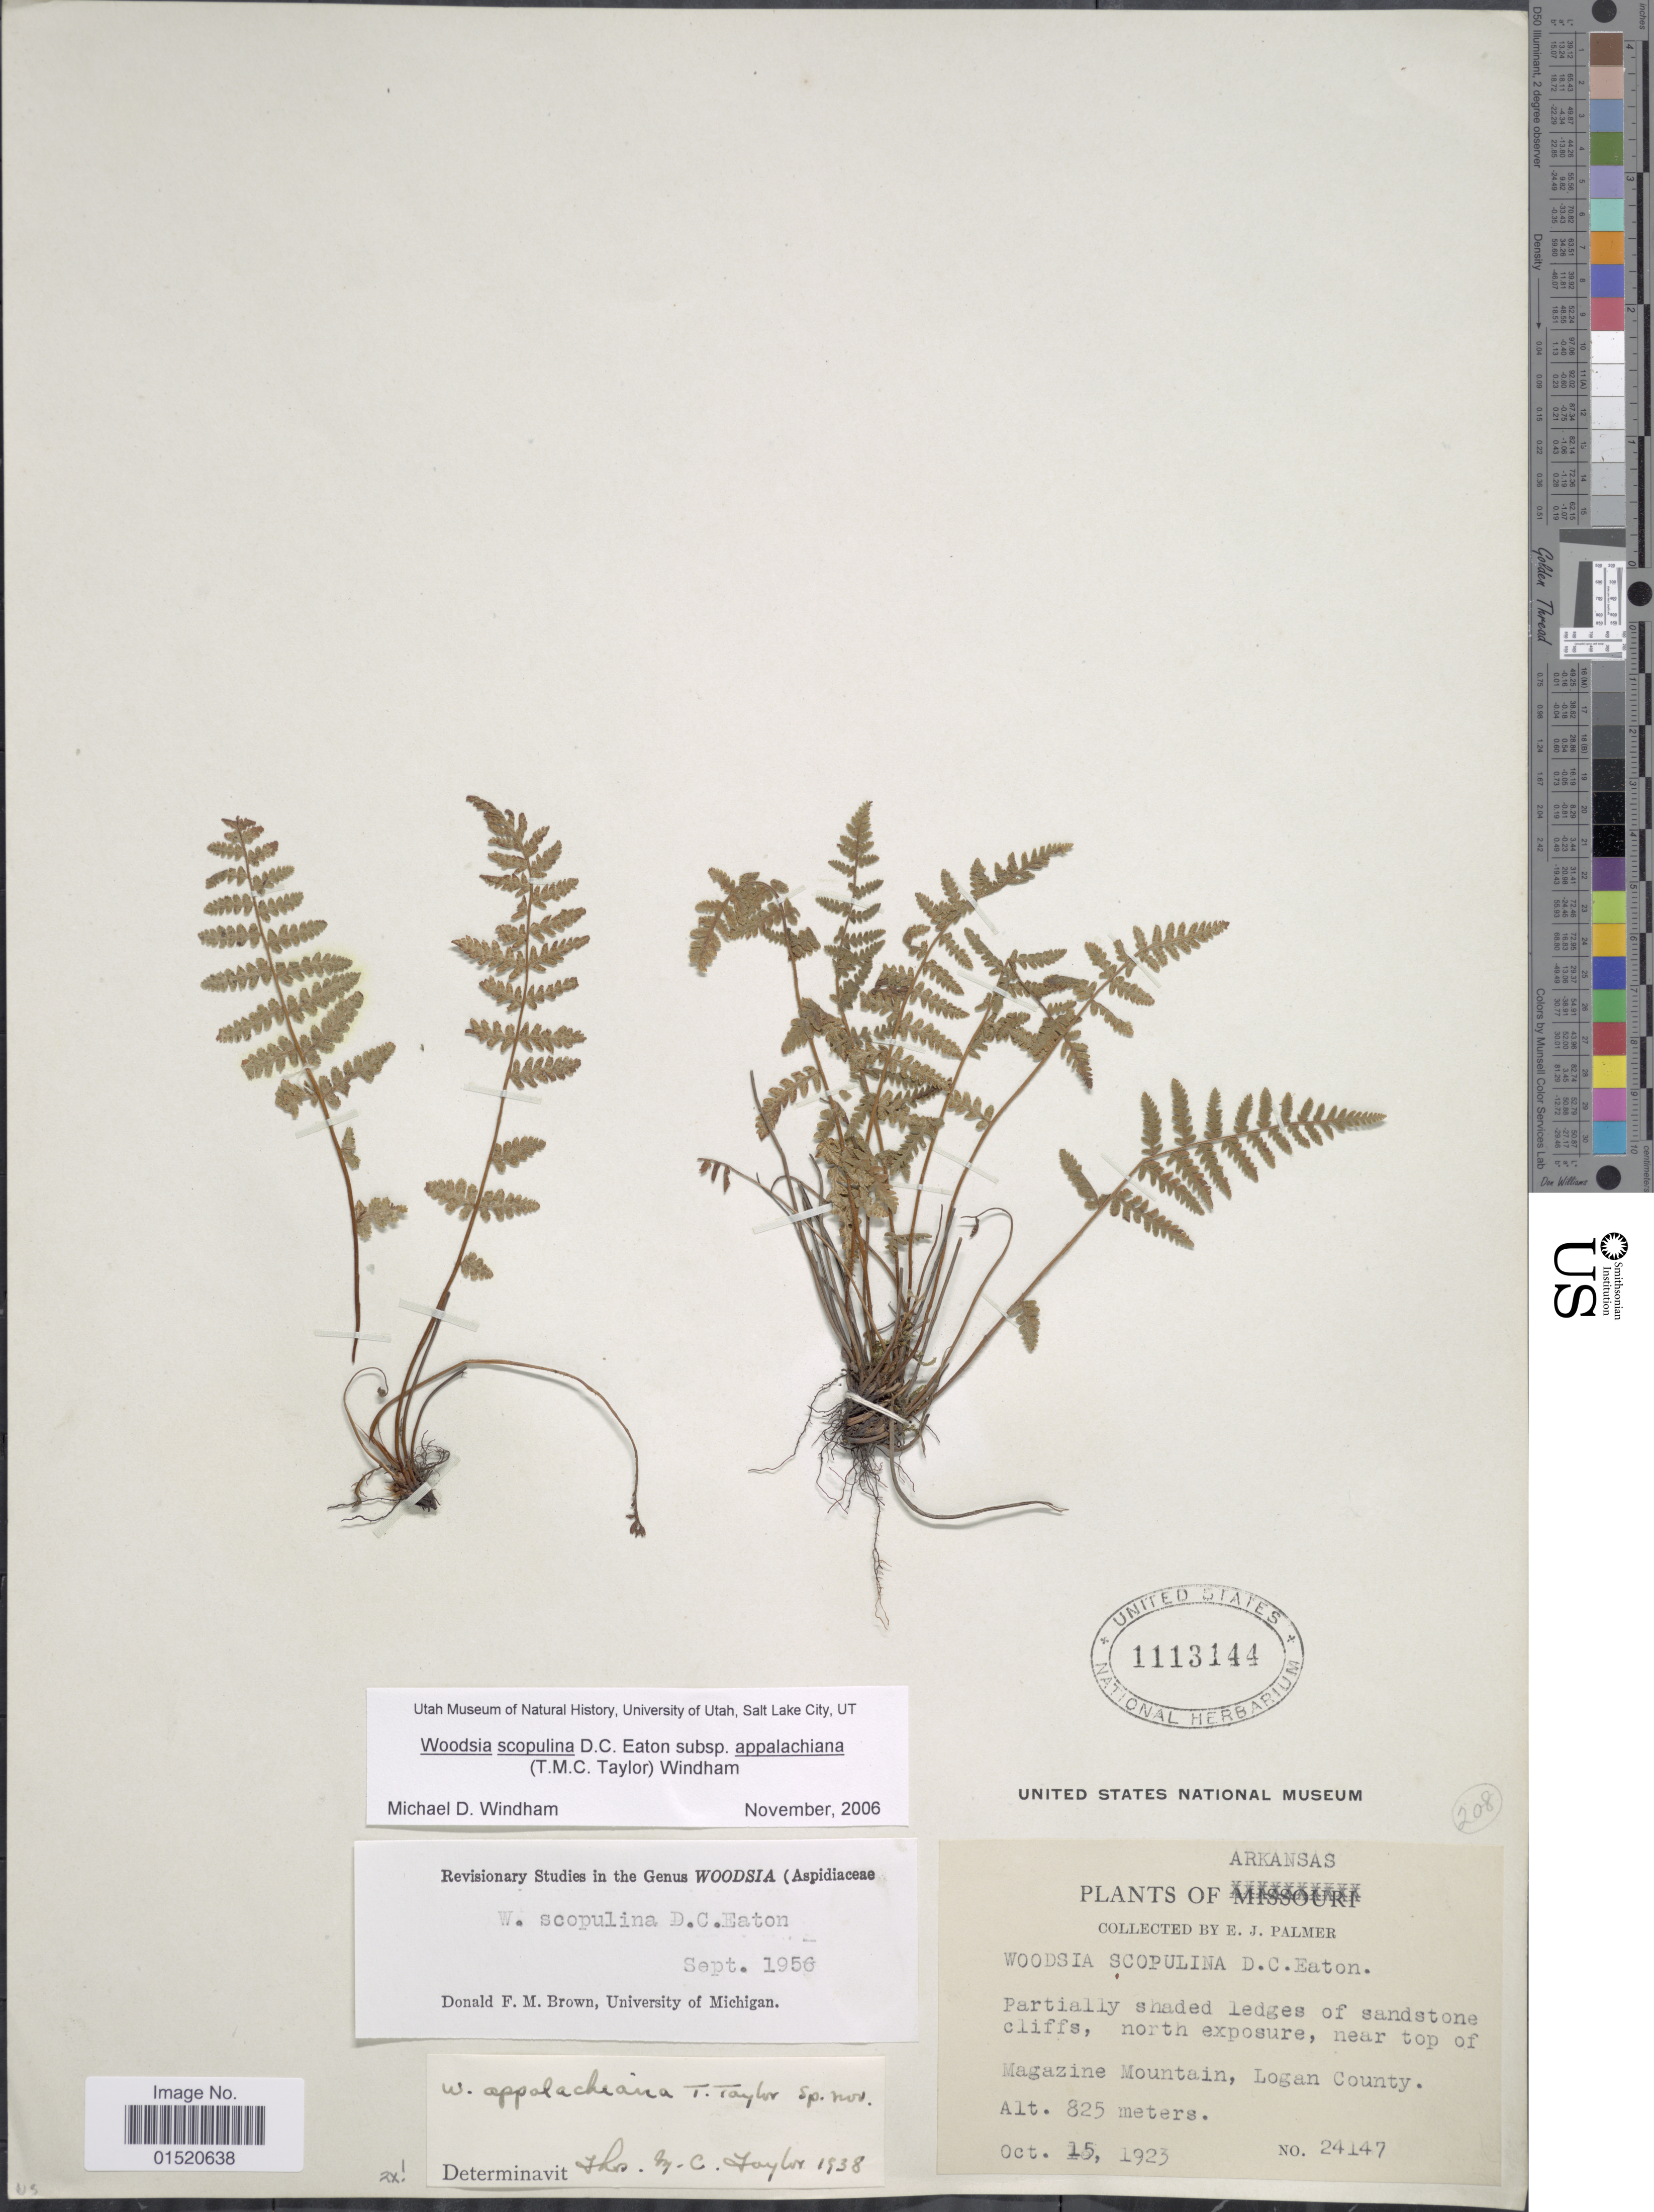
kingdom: Plantae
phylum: Tracheophyta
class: Polypodiopsida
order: Polypodiales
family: Woodsiaceae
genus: Woodsia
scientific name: Woodsia scopulina subsp. appalachiana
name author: (T.M.C. Taylor) Windham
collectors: E. J. Palmer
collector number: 24147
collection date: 1923-10-15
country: United States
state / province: Arkansas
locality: Partially shaded ledges of sandstone cliffs, north exposure, near top of Magazine Mountain, Logan County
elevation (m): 825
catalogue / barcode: US 1113144